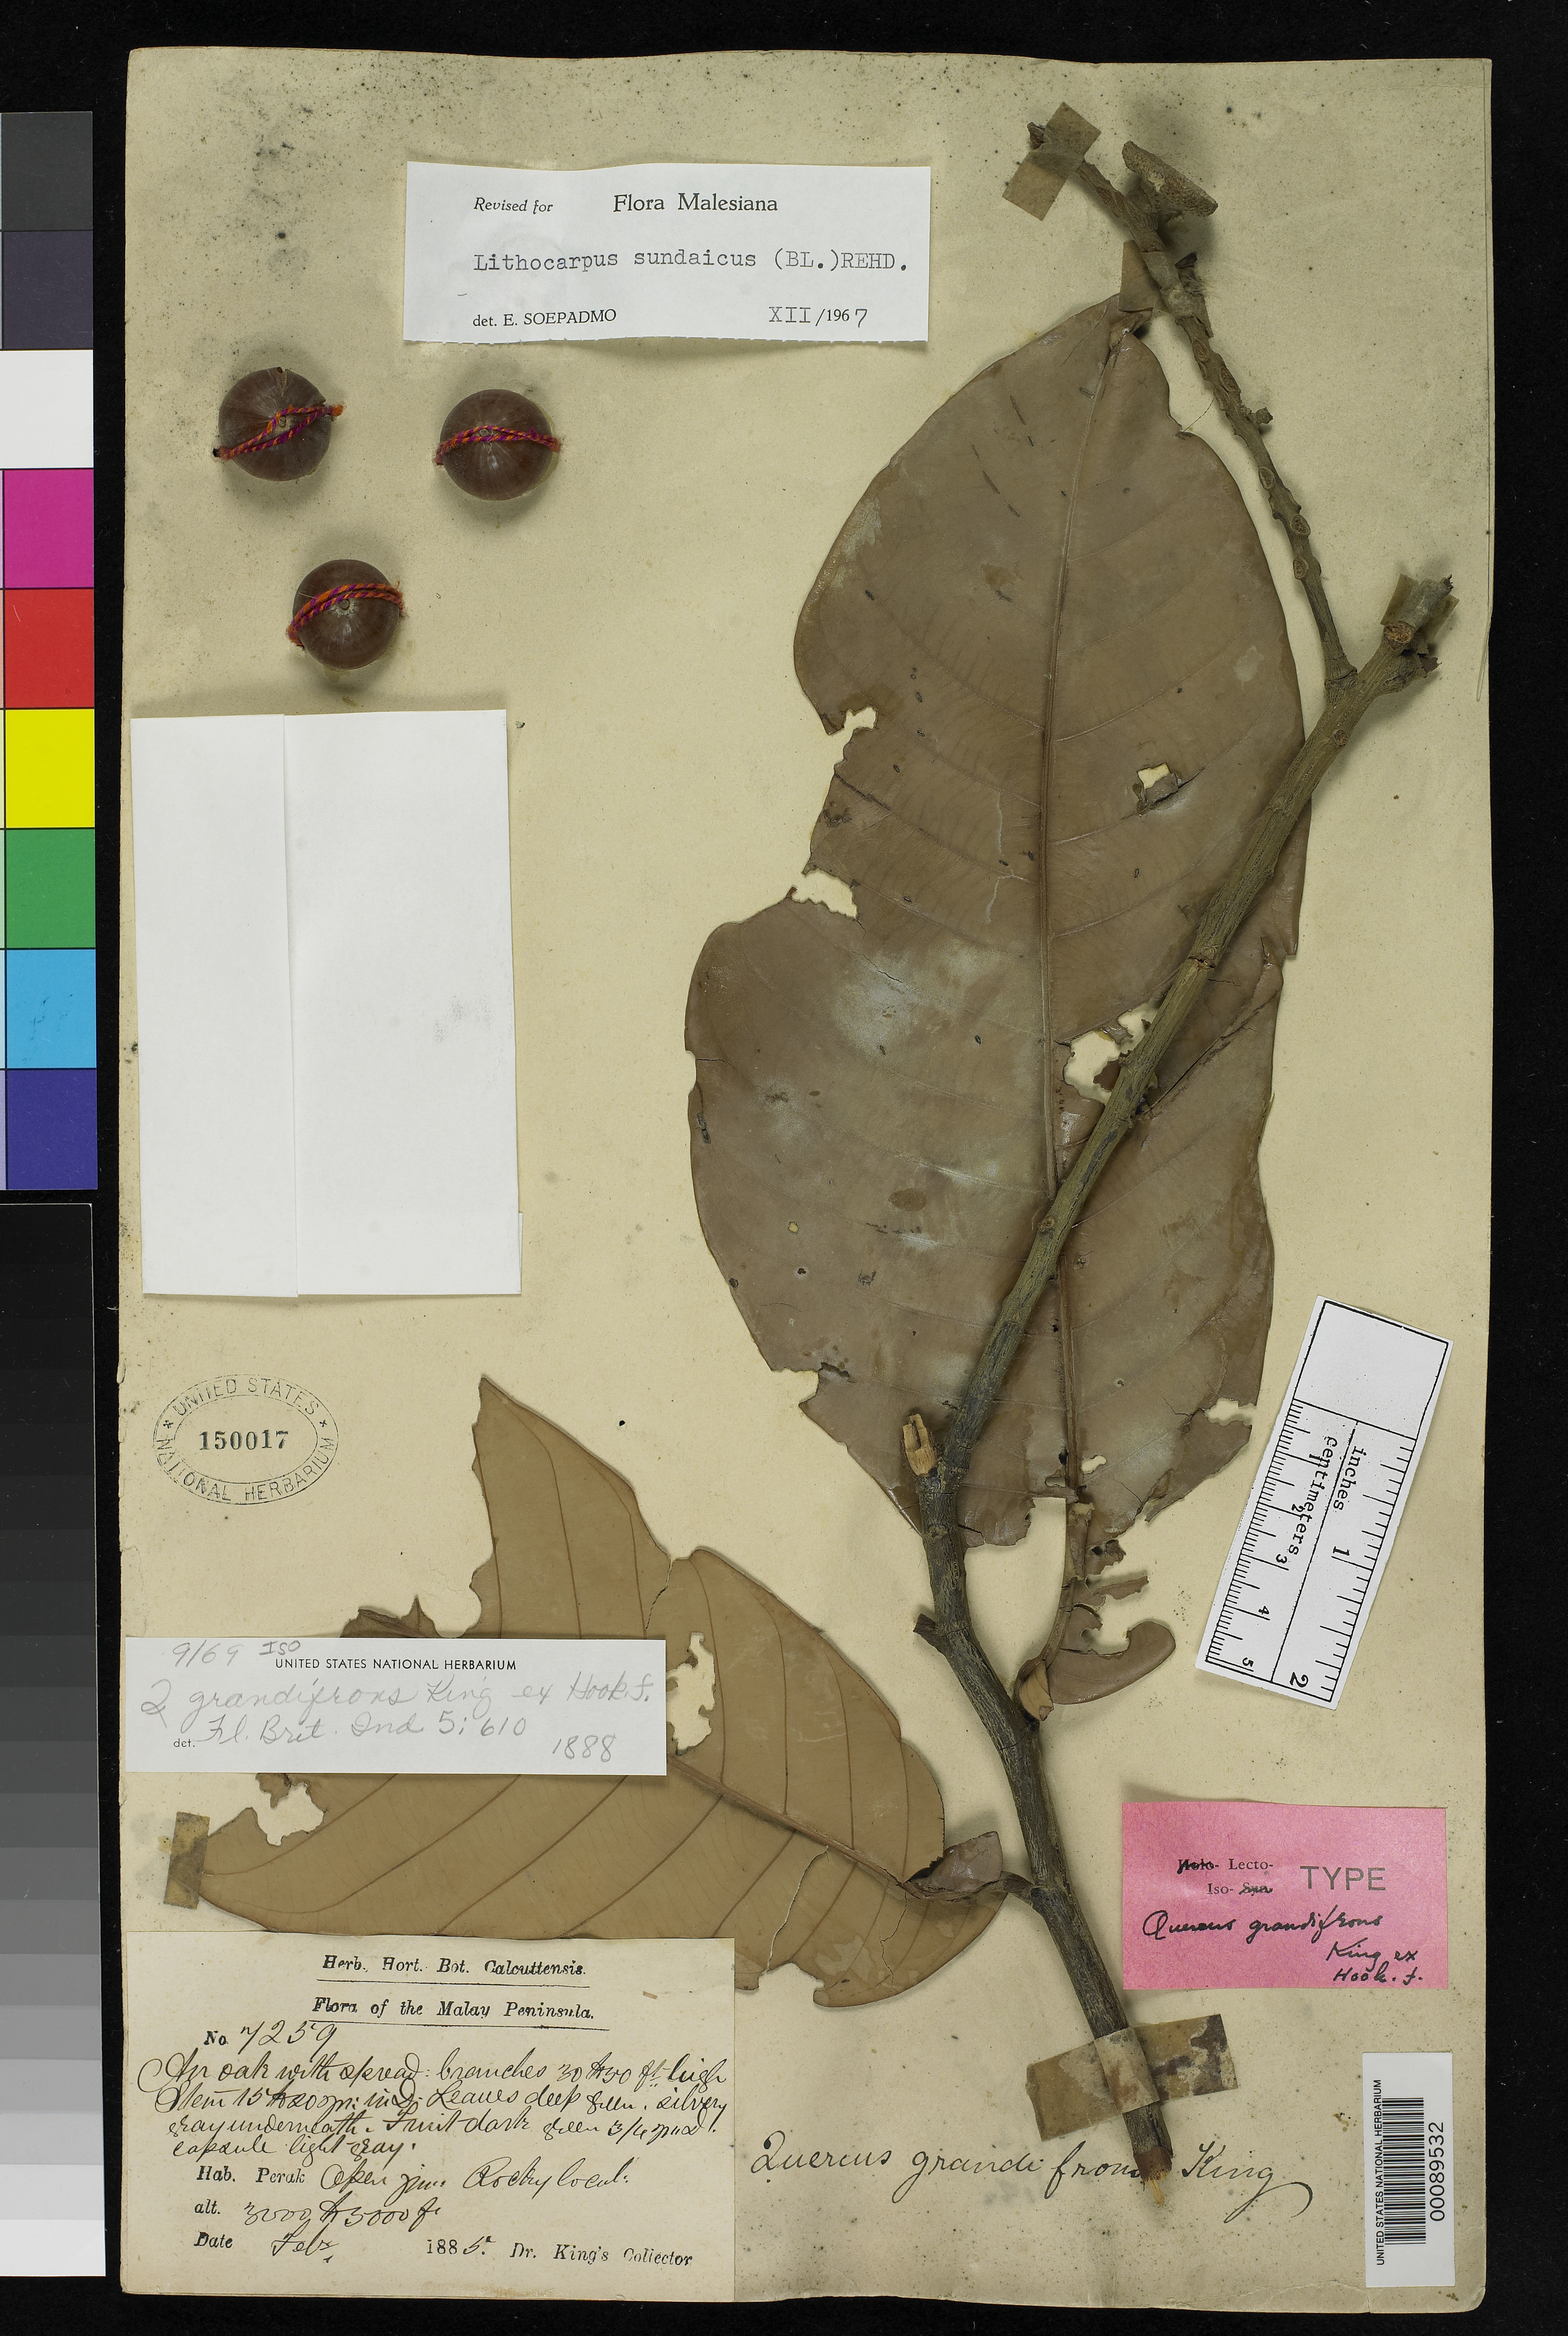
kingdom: Plantae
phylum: Tracheophyta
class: Magnoliopsida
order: Fagales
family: Fagaceae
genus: Quercus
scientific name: Quercus grandifrons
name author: King ex Hook. f.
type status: Isolectotype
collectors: H. Kunstler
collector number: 7259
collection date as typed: Feb 1885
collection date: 1885-02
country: Malaysia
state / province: Perak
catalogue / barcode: US 150017